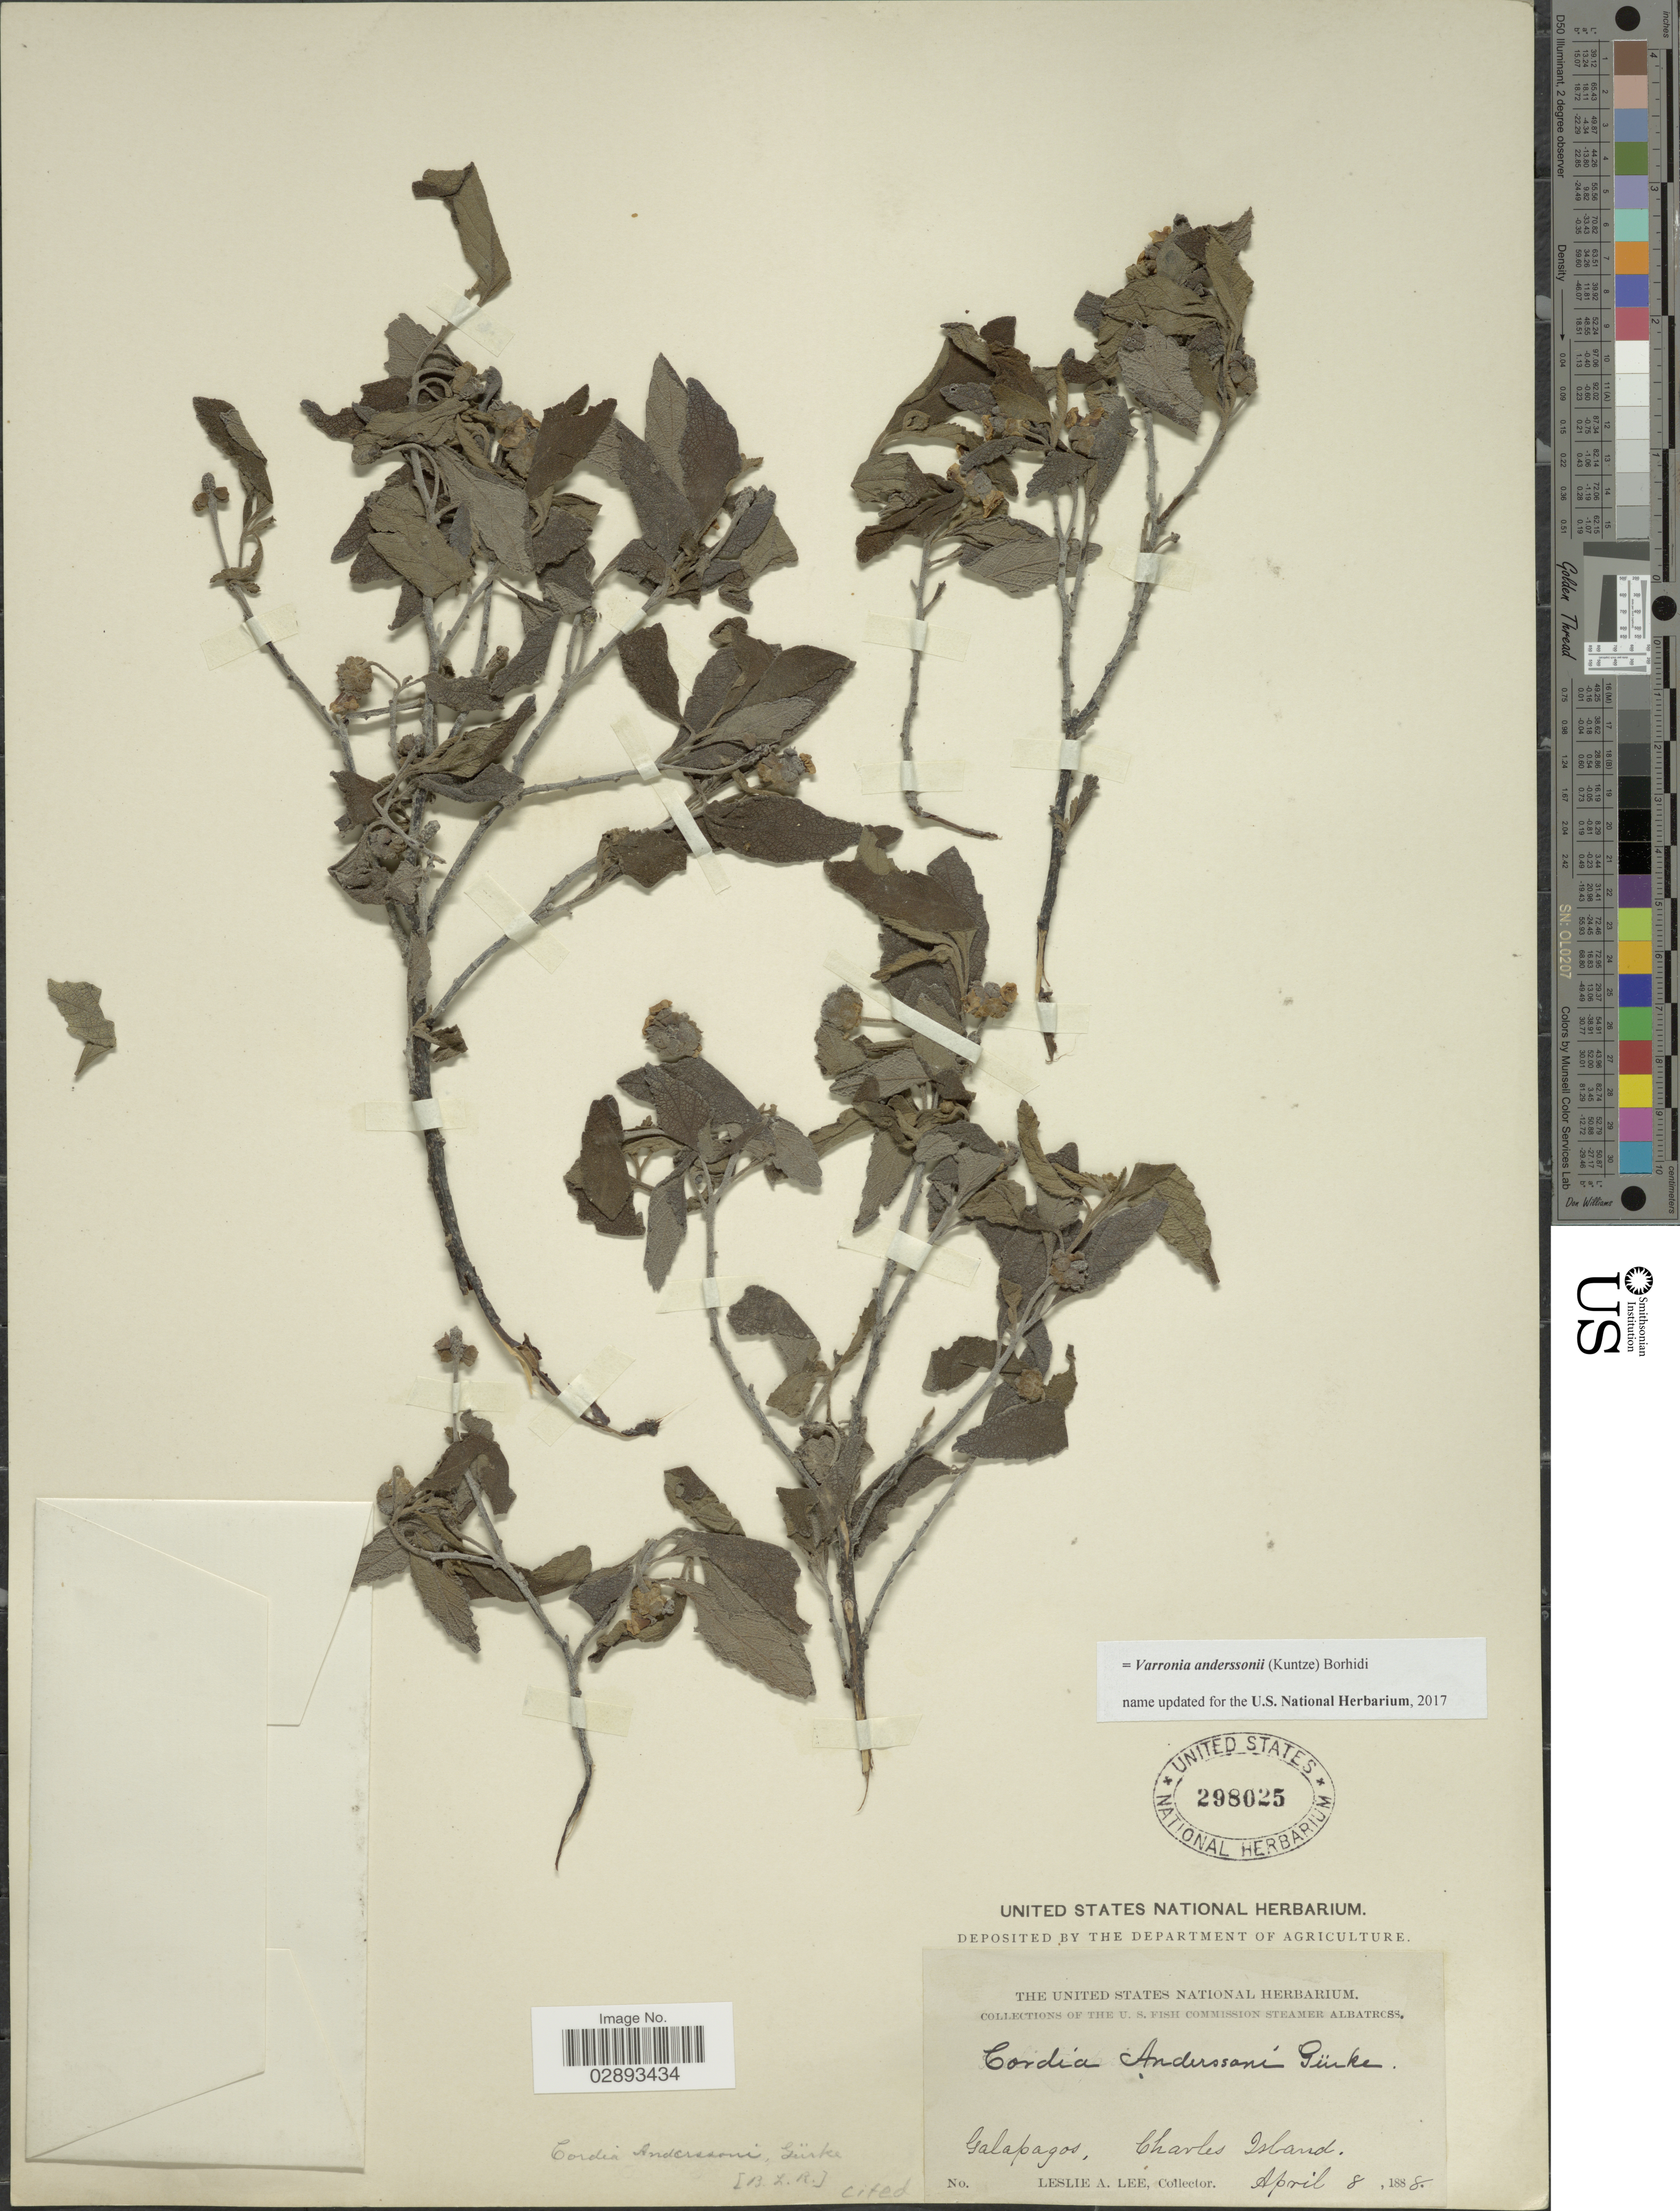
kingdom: Plantae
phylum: Tracheophyta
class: Magnoliopsida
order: Boraginales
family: Cordiaceae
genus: Varronia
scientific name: Varronia anderssonii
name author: (Kuntze) Borhidi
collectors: L. Lee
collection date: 1888-04-08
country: Ecuador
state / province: Colón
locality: Galapagos, Charles Island.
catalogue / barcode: US 298025